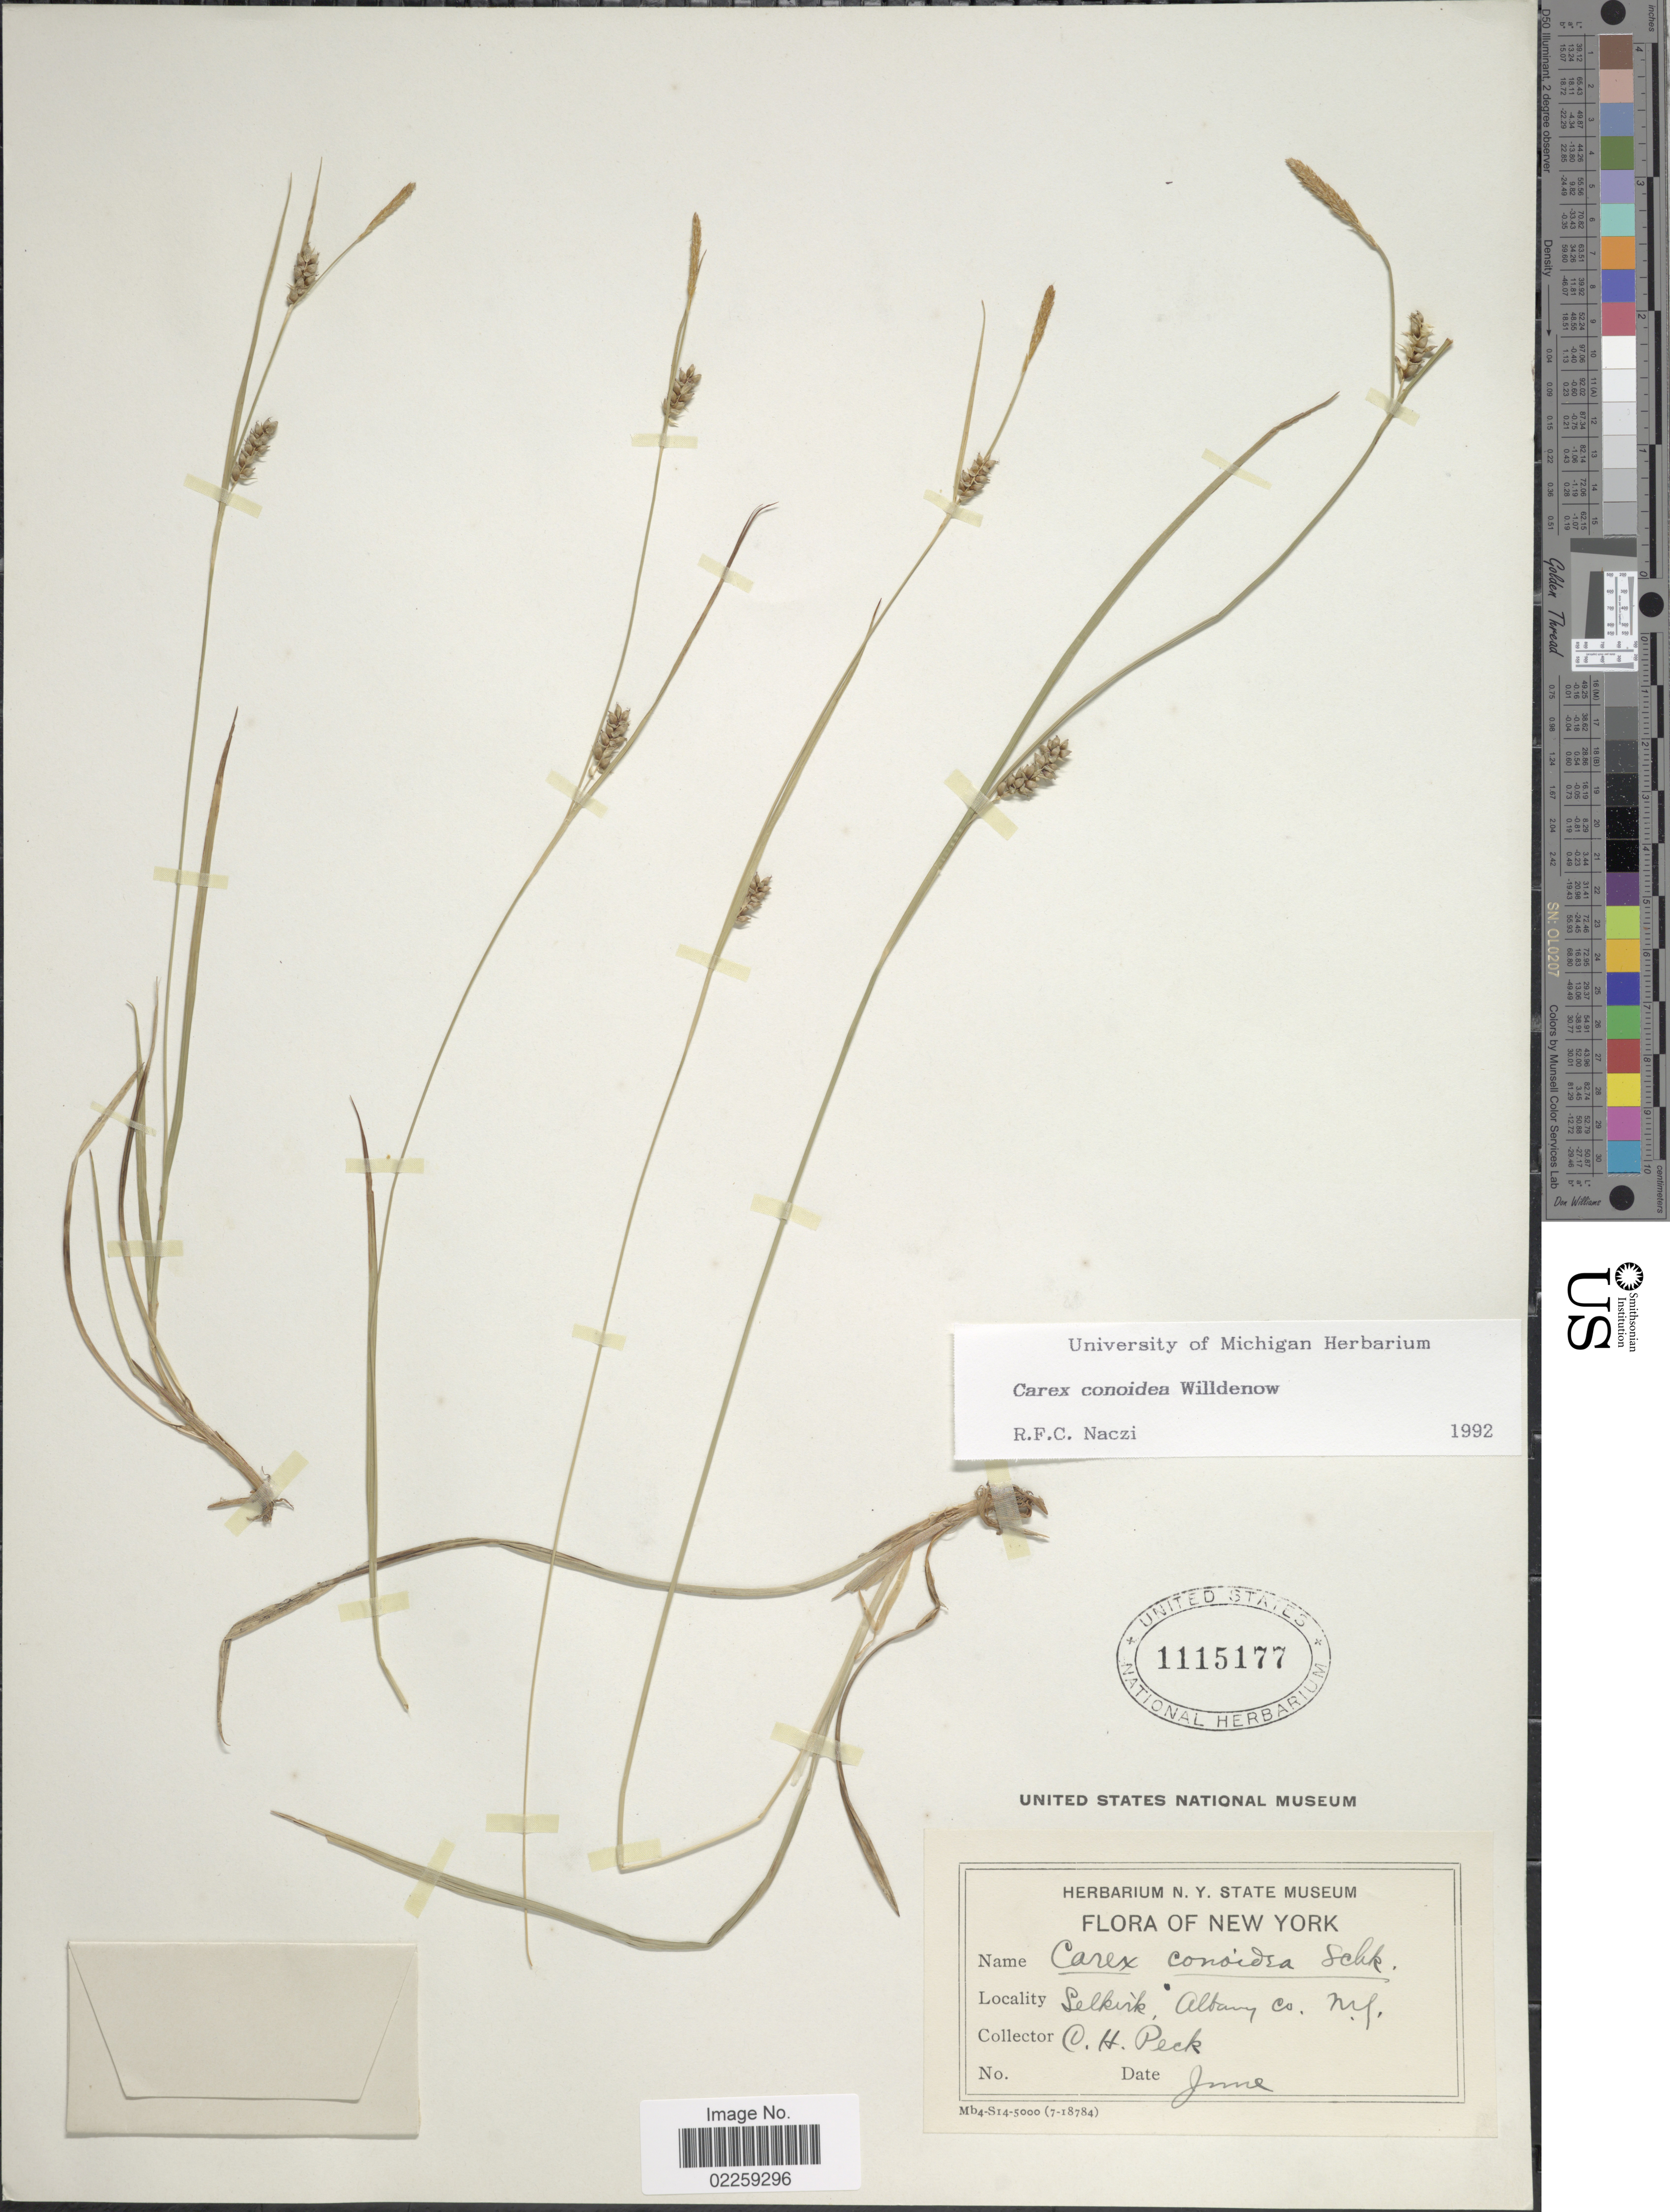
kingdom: Plantae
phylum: Tracheophyta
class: Liliopsida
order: Poales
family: Cyperaceae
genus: Carex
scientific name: Carex conoidea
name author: Willd.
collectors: C. H. Peck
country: United States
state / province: New York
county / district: Albany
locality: Selkirk, Albany Co.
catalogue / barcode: US 1115177